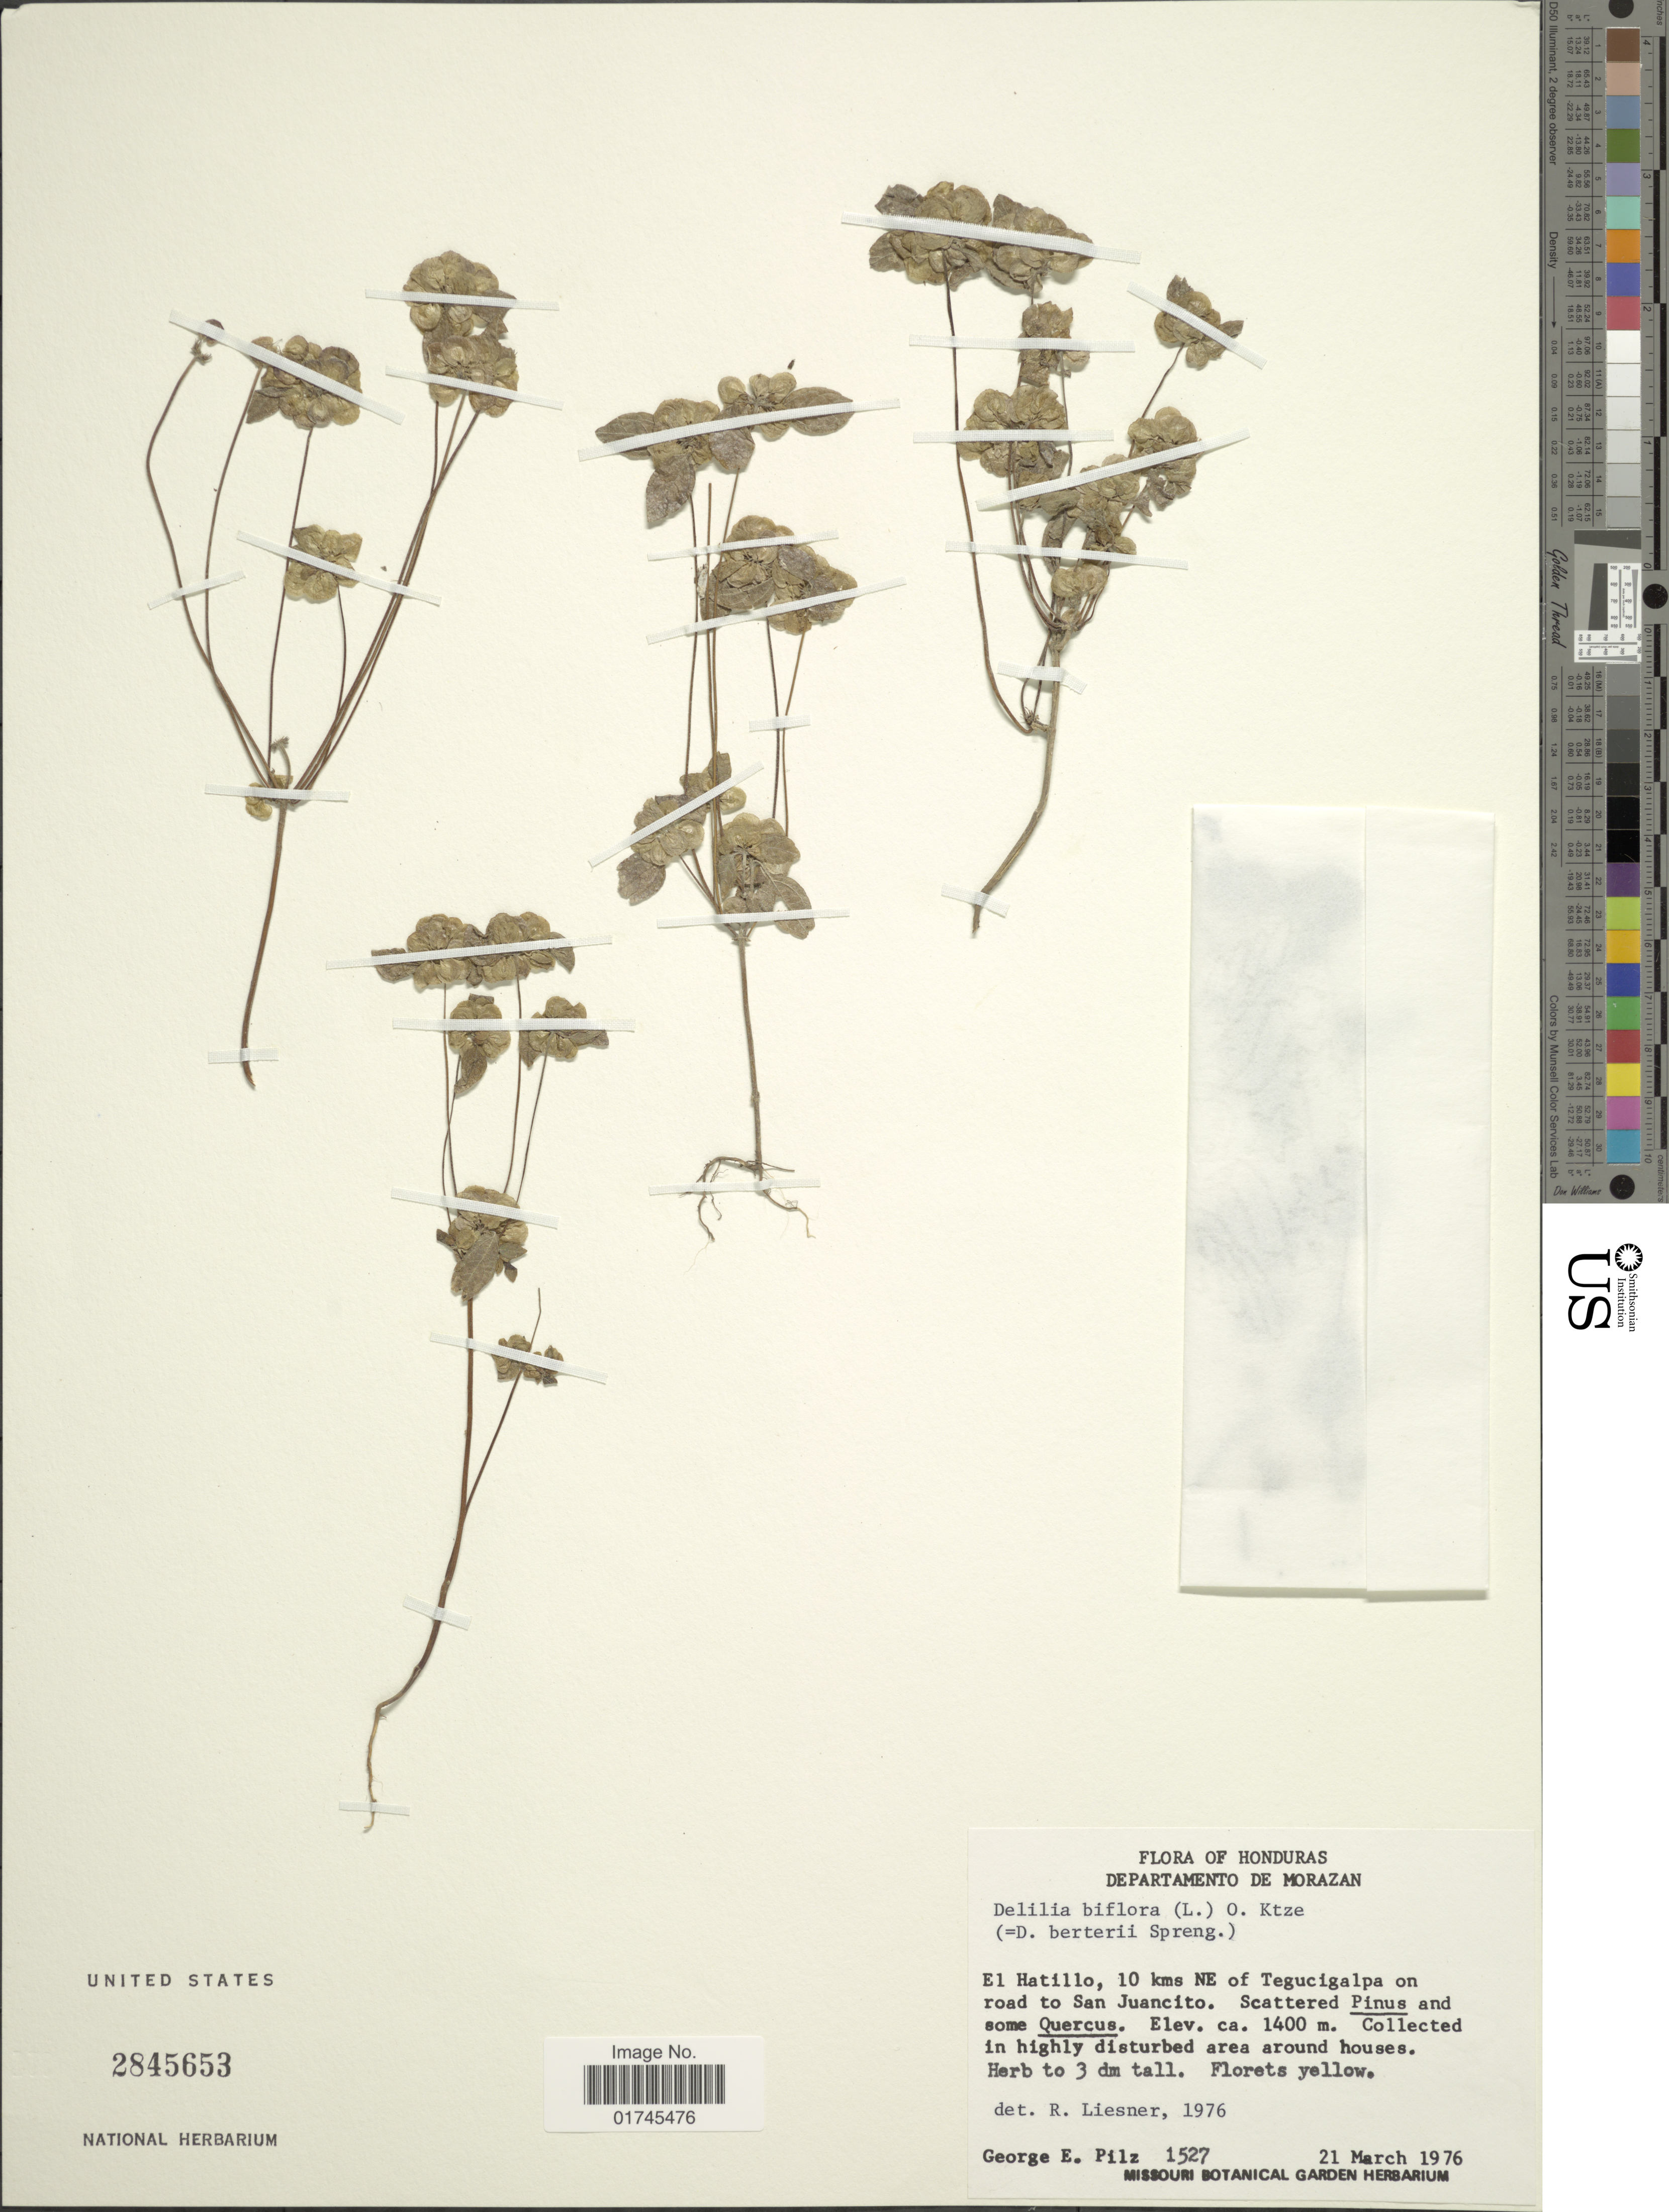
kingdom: Plantae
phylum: Tracheophyta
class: Magnoliopsida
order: Asterales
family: Asteraceae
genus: Delilia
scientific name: Delilia biflora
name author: (L.) Kuntze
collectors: G. E. Pilz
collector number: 1527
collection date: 1976-03-21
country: Honduras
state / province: Fco. Morazán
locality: Departamento de Morazan, El Hatillo, 10 kms NE of Tegucigalpa on road to San Juancito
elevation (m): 1400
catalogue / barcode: US 2845653